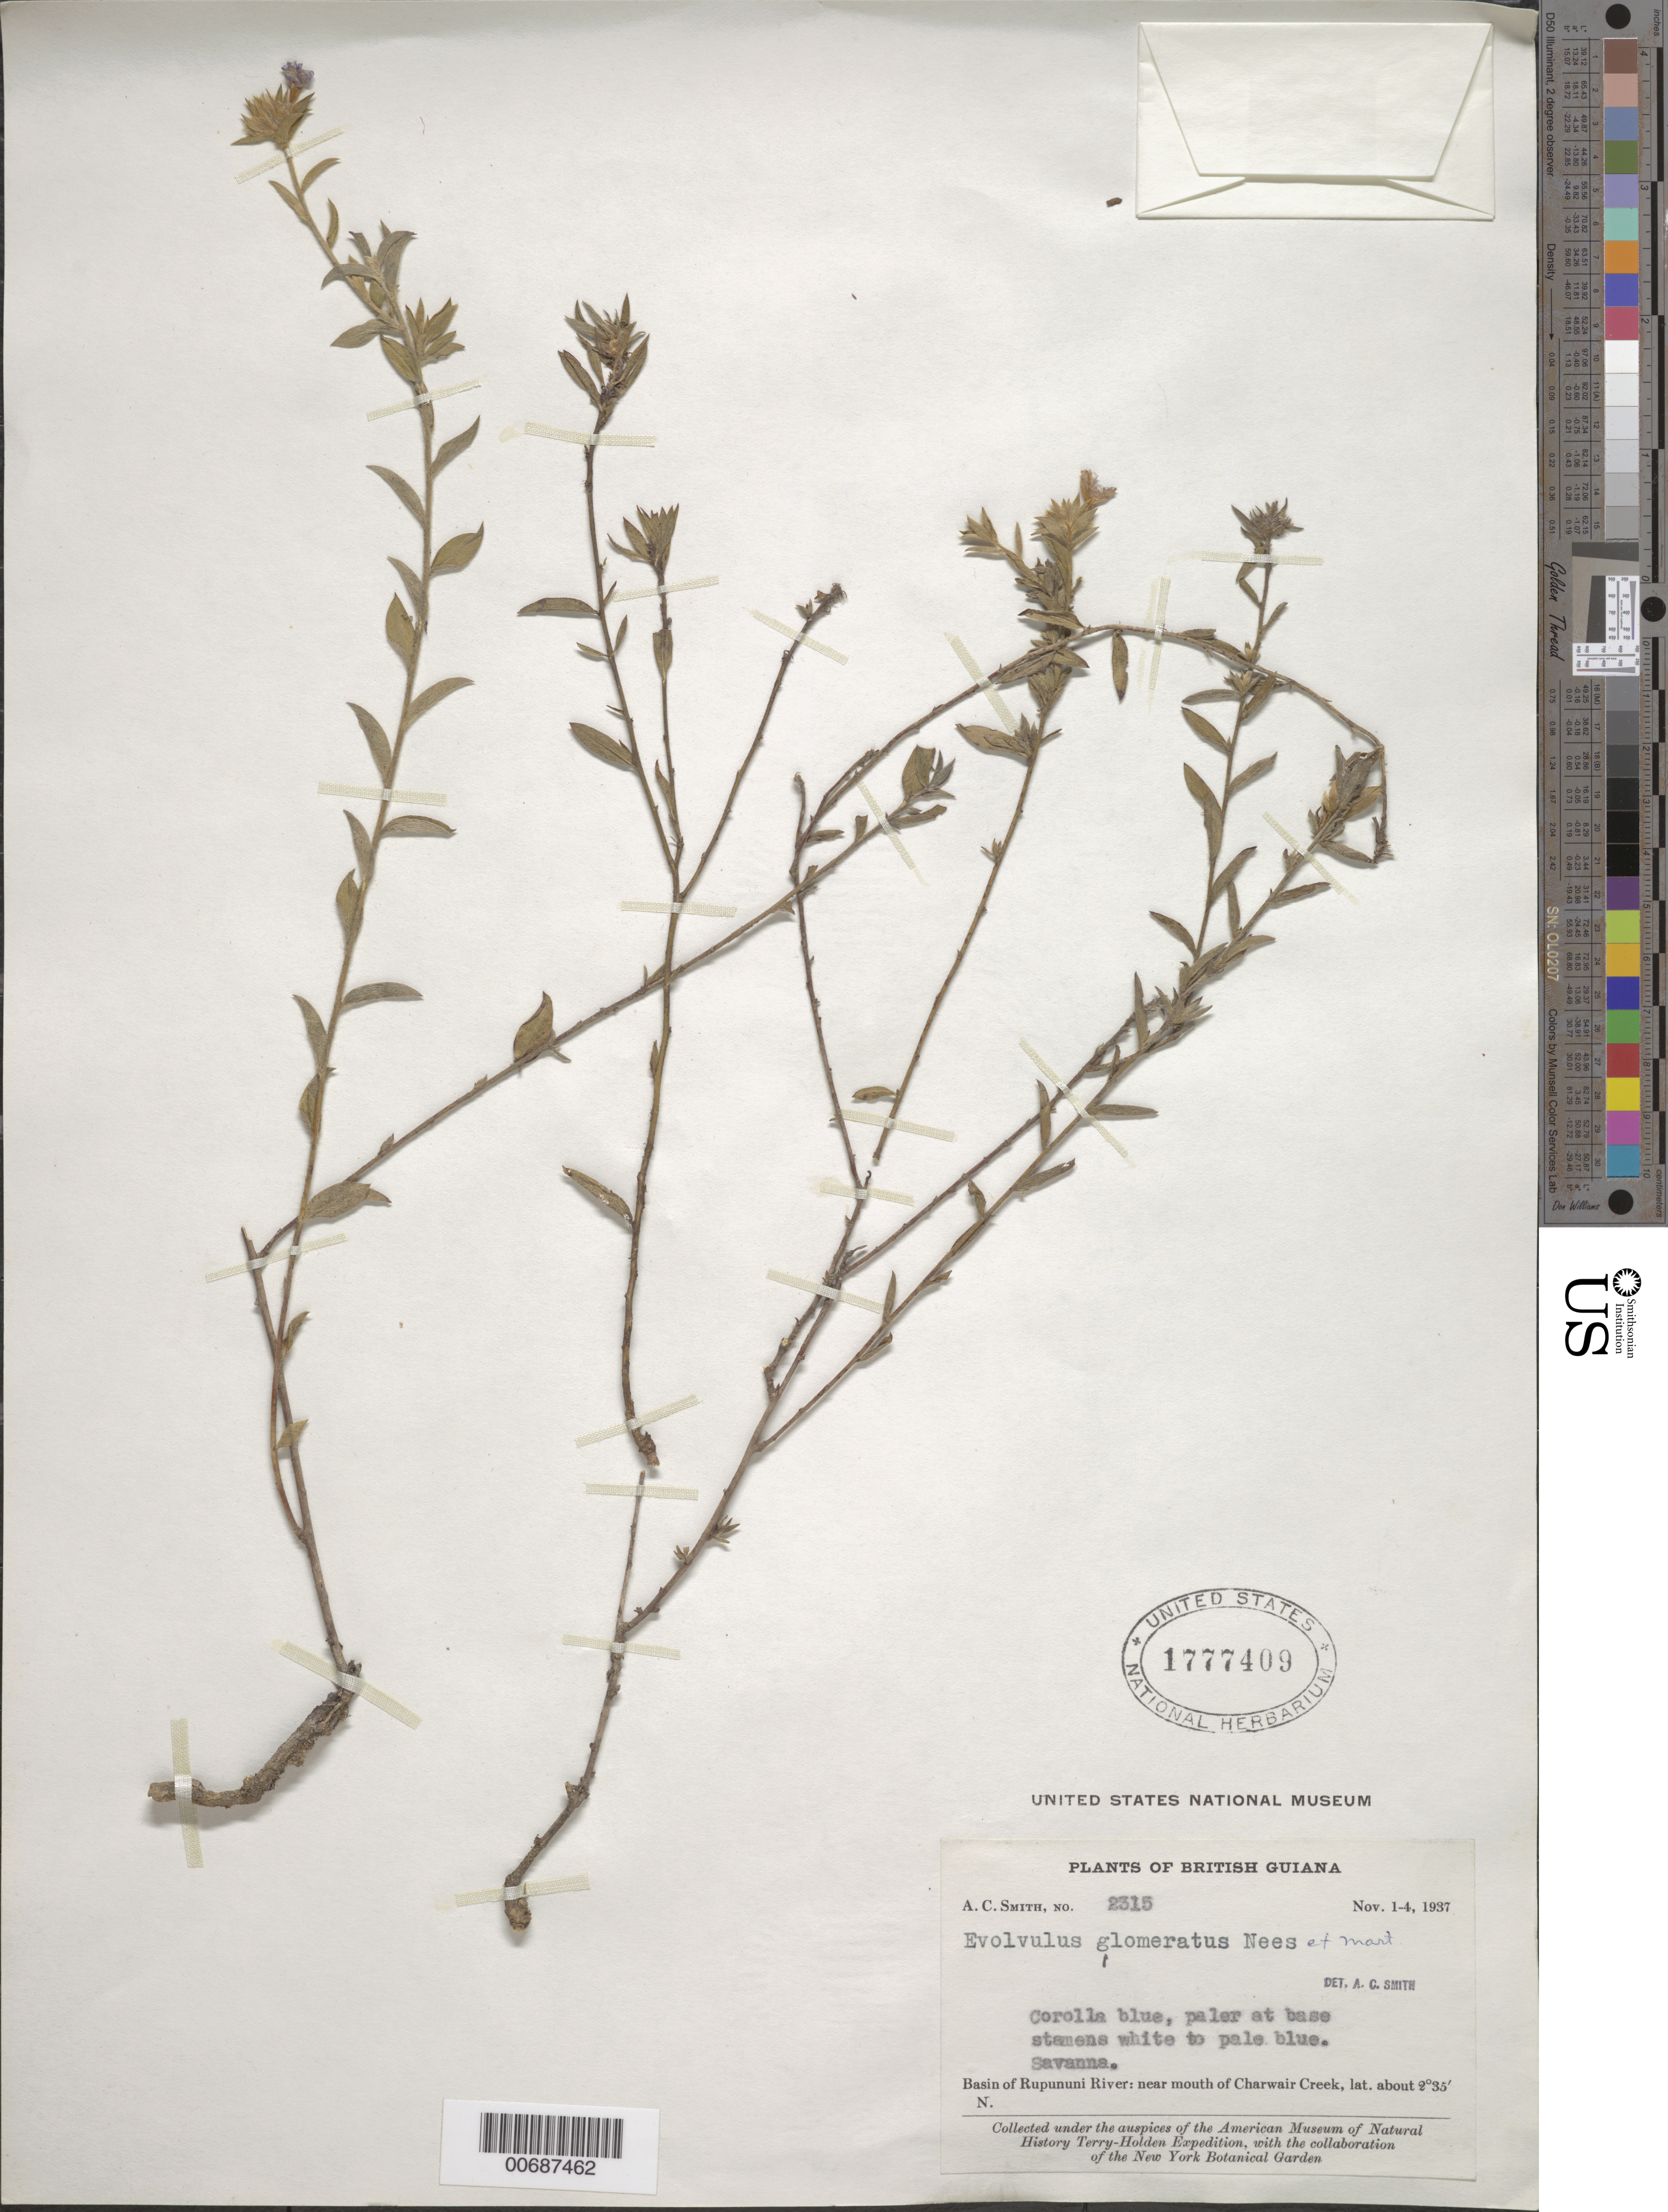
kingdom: Plantae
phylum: Tracheophyta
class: Magnoliopsida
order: Solanales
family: Convolvulaceae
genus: Evolvulus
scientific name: Evolvulus glomeratus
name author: Nees & Mart.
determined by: Smith, A. C.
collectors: A. C. Smith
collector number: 2315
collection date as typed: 1-Nov-37 to 4-Nov-37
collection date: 1937-11-01/1937-11-04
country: Guyana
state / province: U. Takutu-U. Essequibo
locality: Charwair Creek, near mouth, Rupununi R. basin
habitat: Savanna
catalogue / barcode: US 1777409